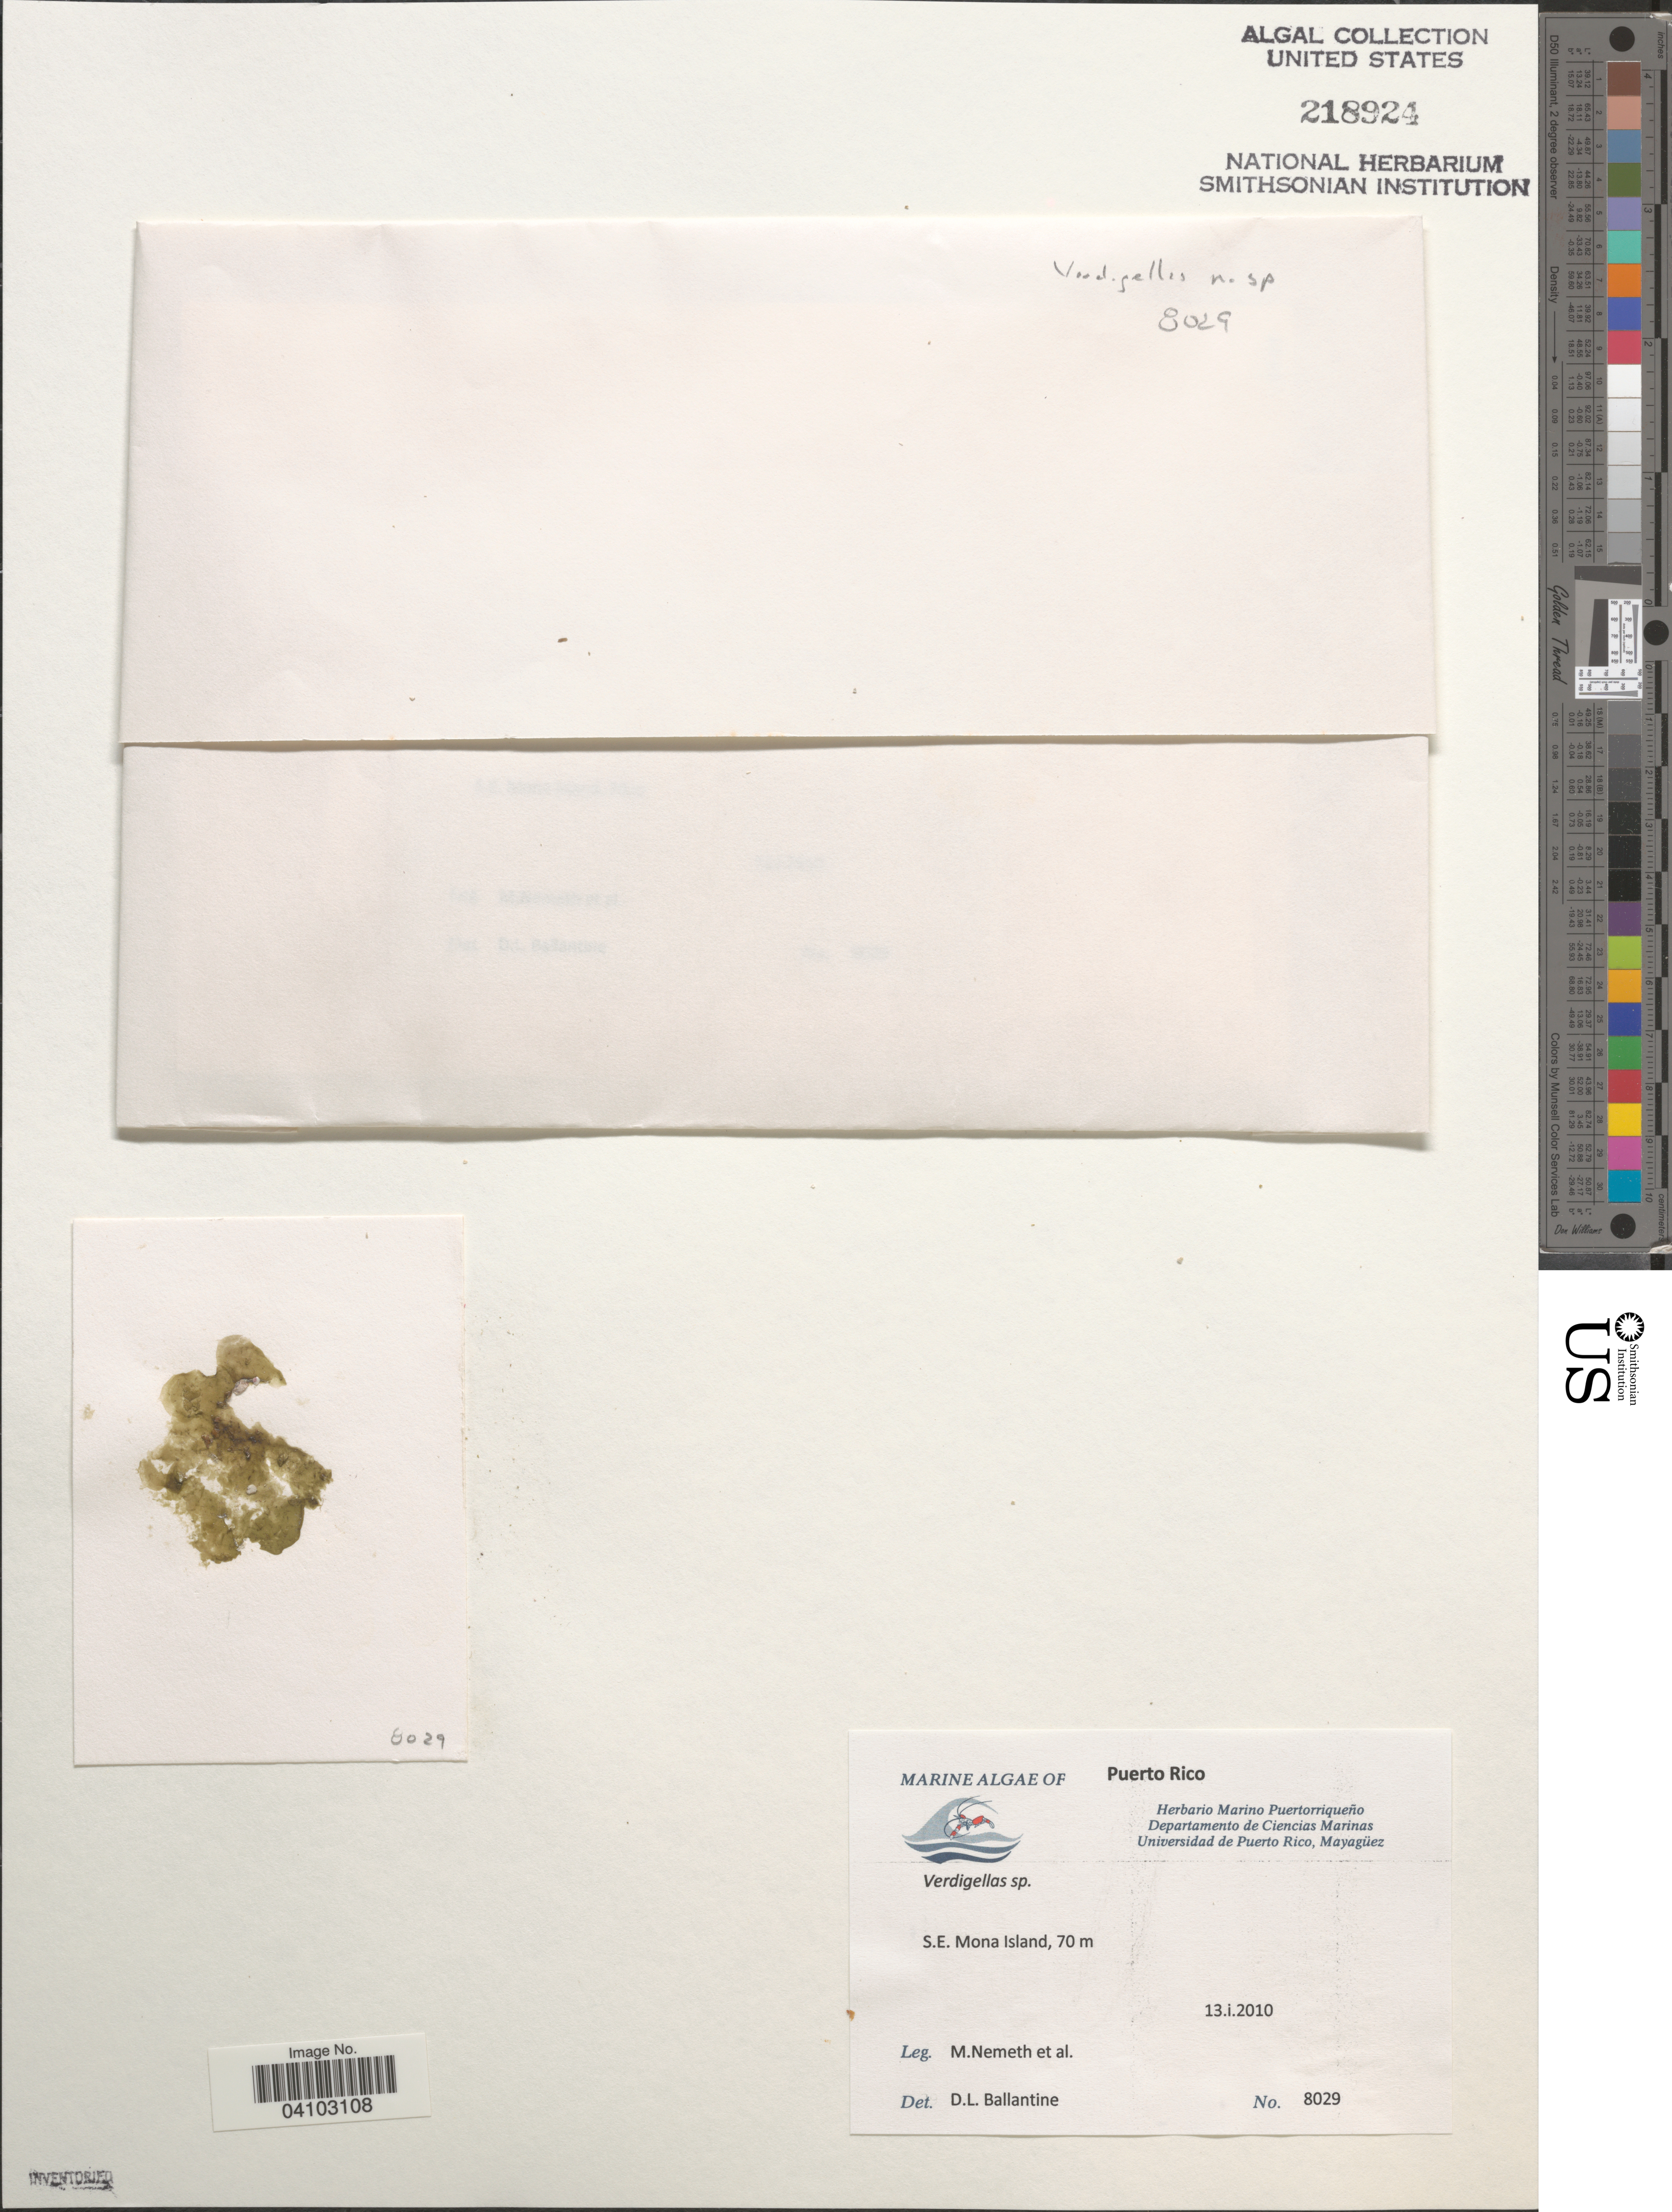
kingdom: Plantae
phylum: Chlorophyta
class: Prasinophyceae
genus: Verdigellas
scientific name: Verdigellas sp.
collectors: M. Nemeth & et al.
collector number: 8029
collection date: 2010-01-13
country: Puerto Rico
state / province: Mayaguëz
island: South Mona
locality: S.E. Mona Island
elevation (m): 70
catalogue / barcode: US 218924